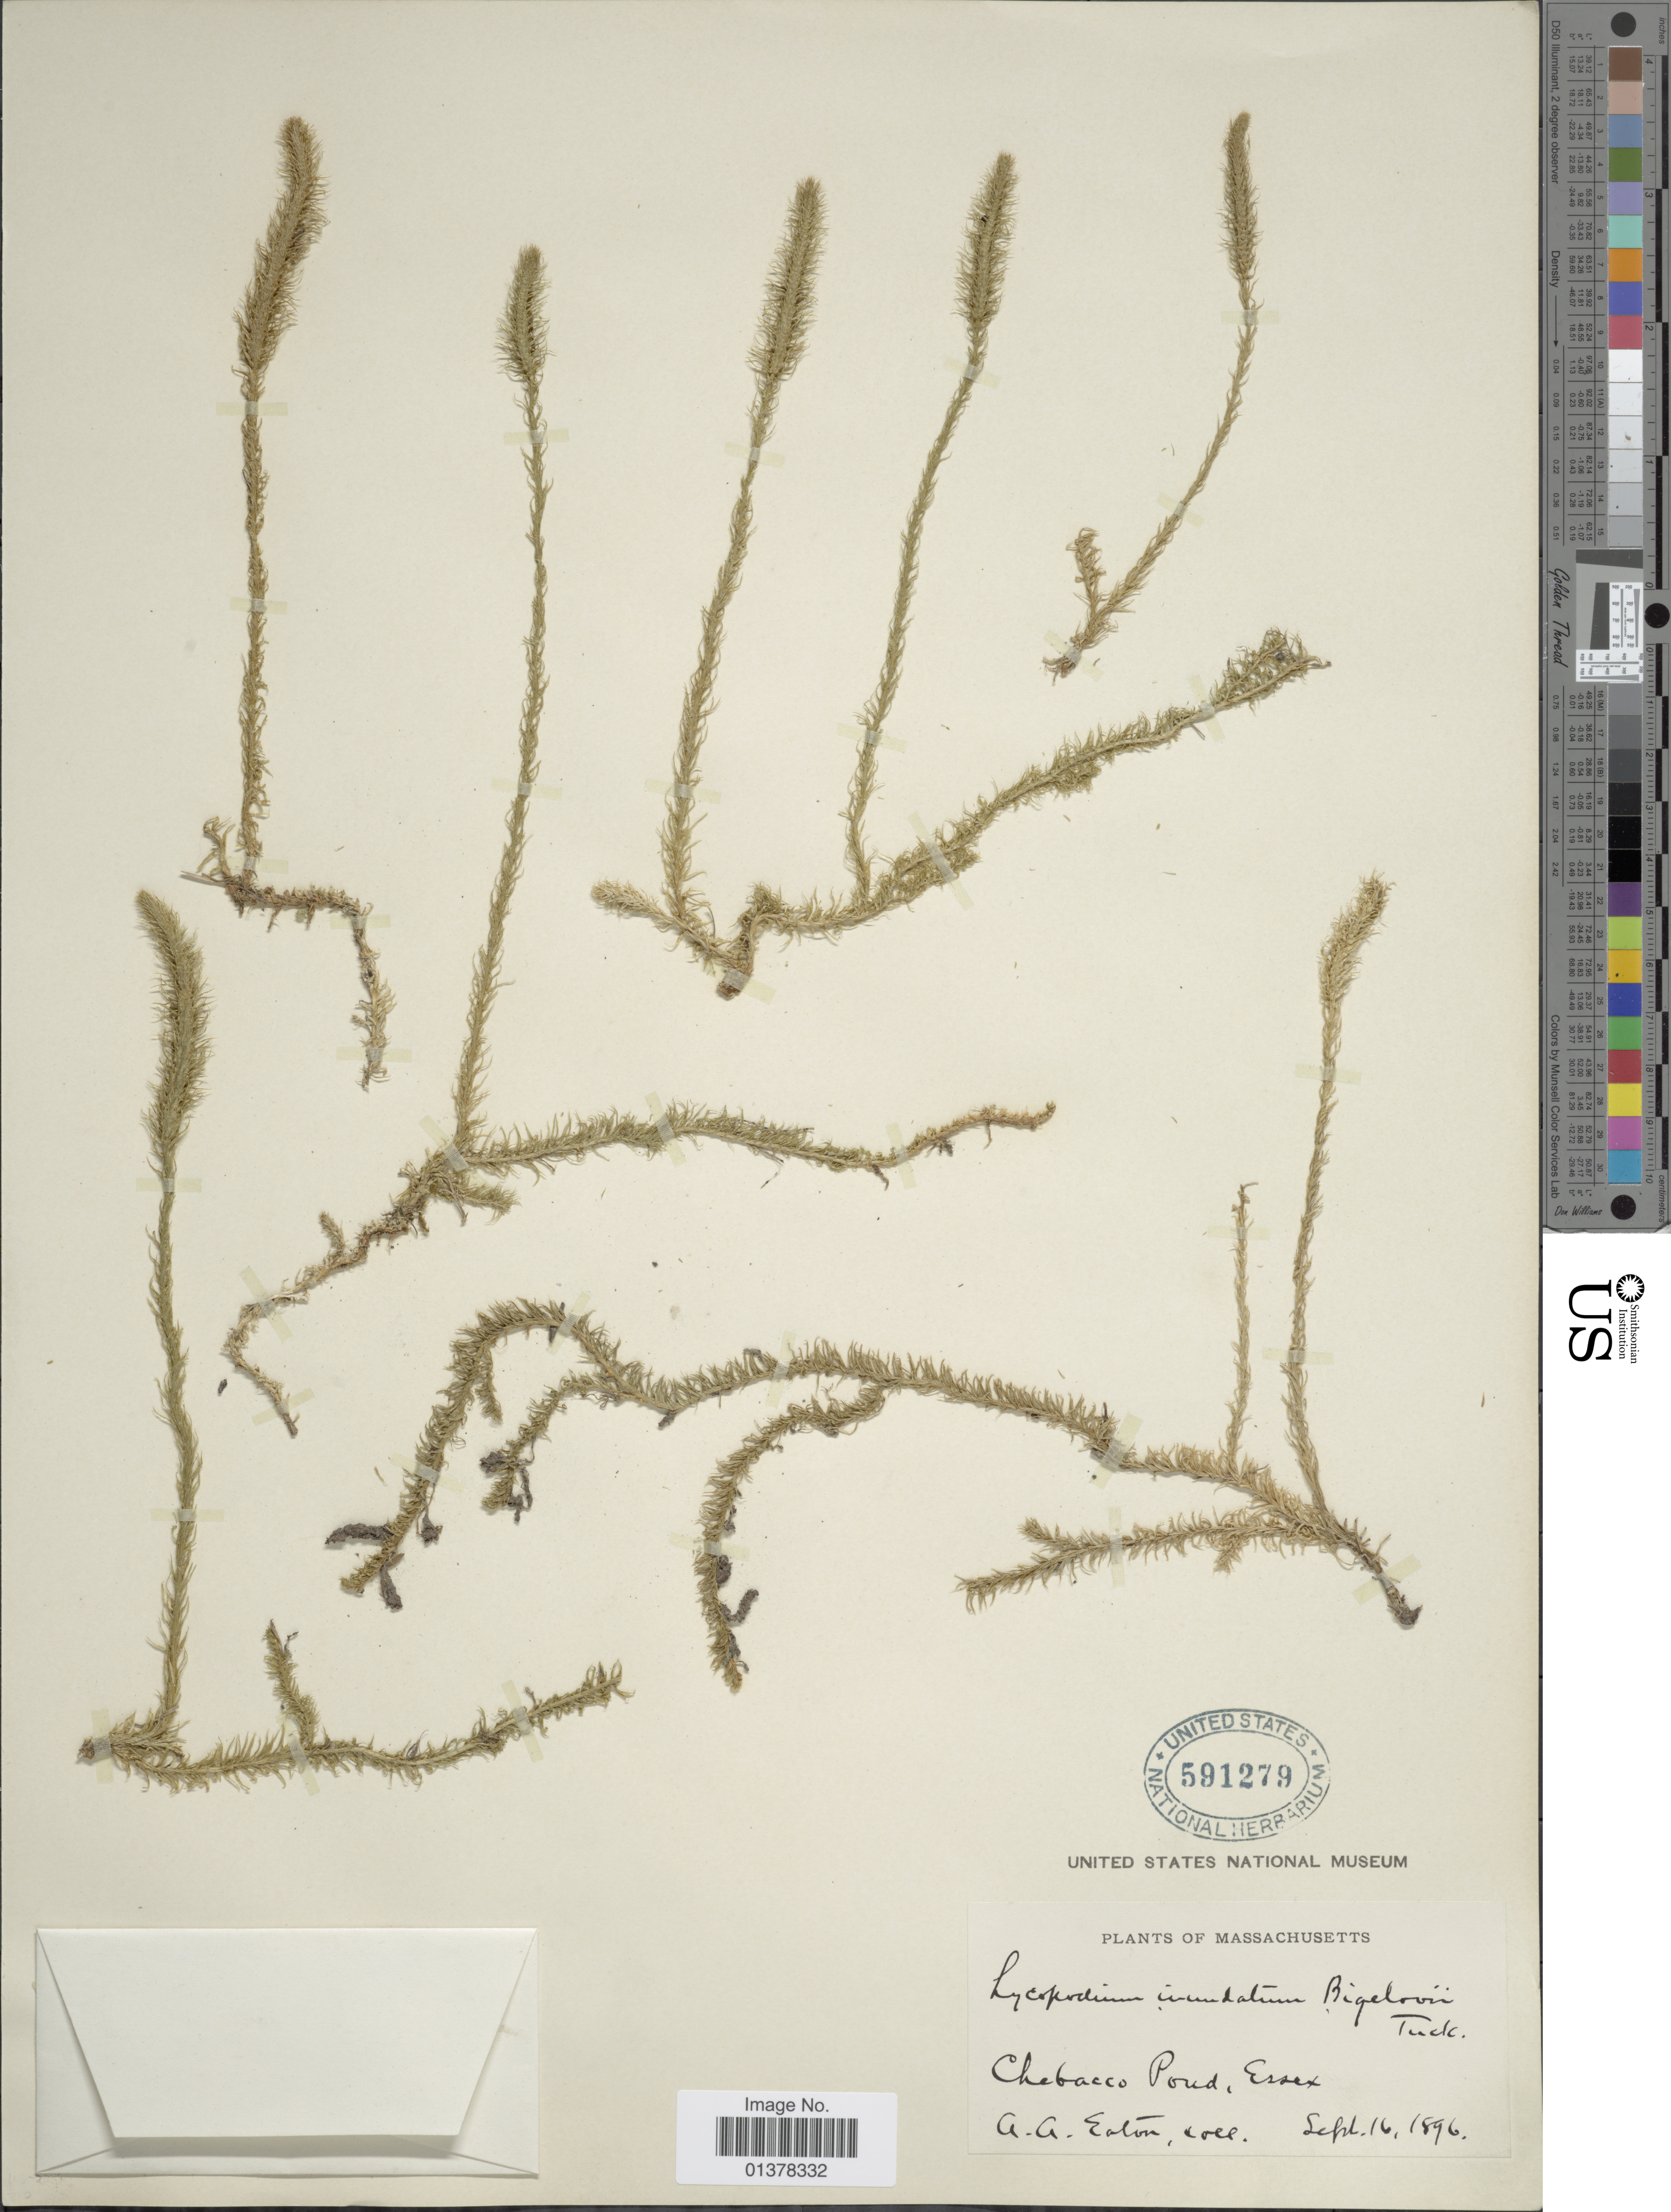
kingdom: Plantae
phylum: Tracheophyta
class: Lycopodiopsida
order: Lycopodiales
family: Lycopodiaceae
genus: Lycopodiella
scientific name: Lycopodiella inundata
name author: (L.) Holub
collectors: A. A. Eaton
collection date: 1896-09-16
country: United States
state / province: Massachusetts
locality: Chebacco Pond, Essex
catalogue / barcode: US 591279